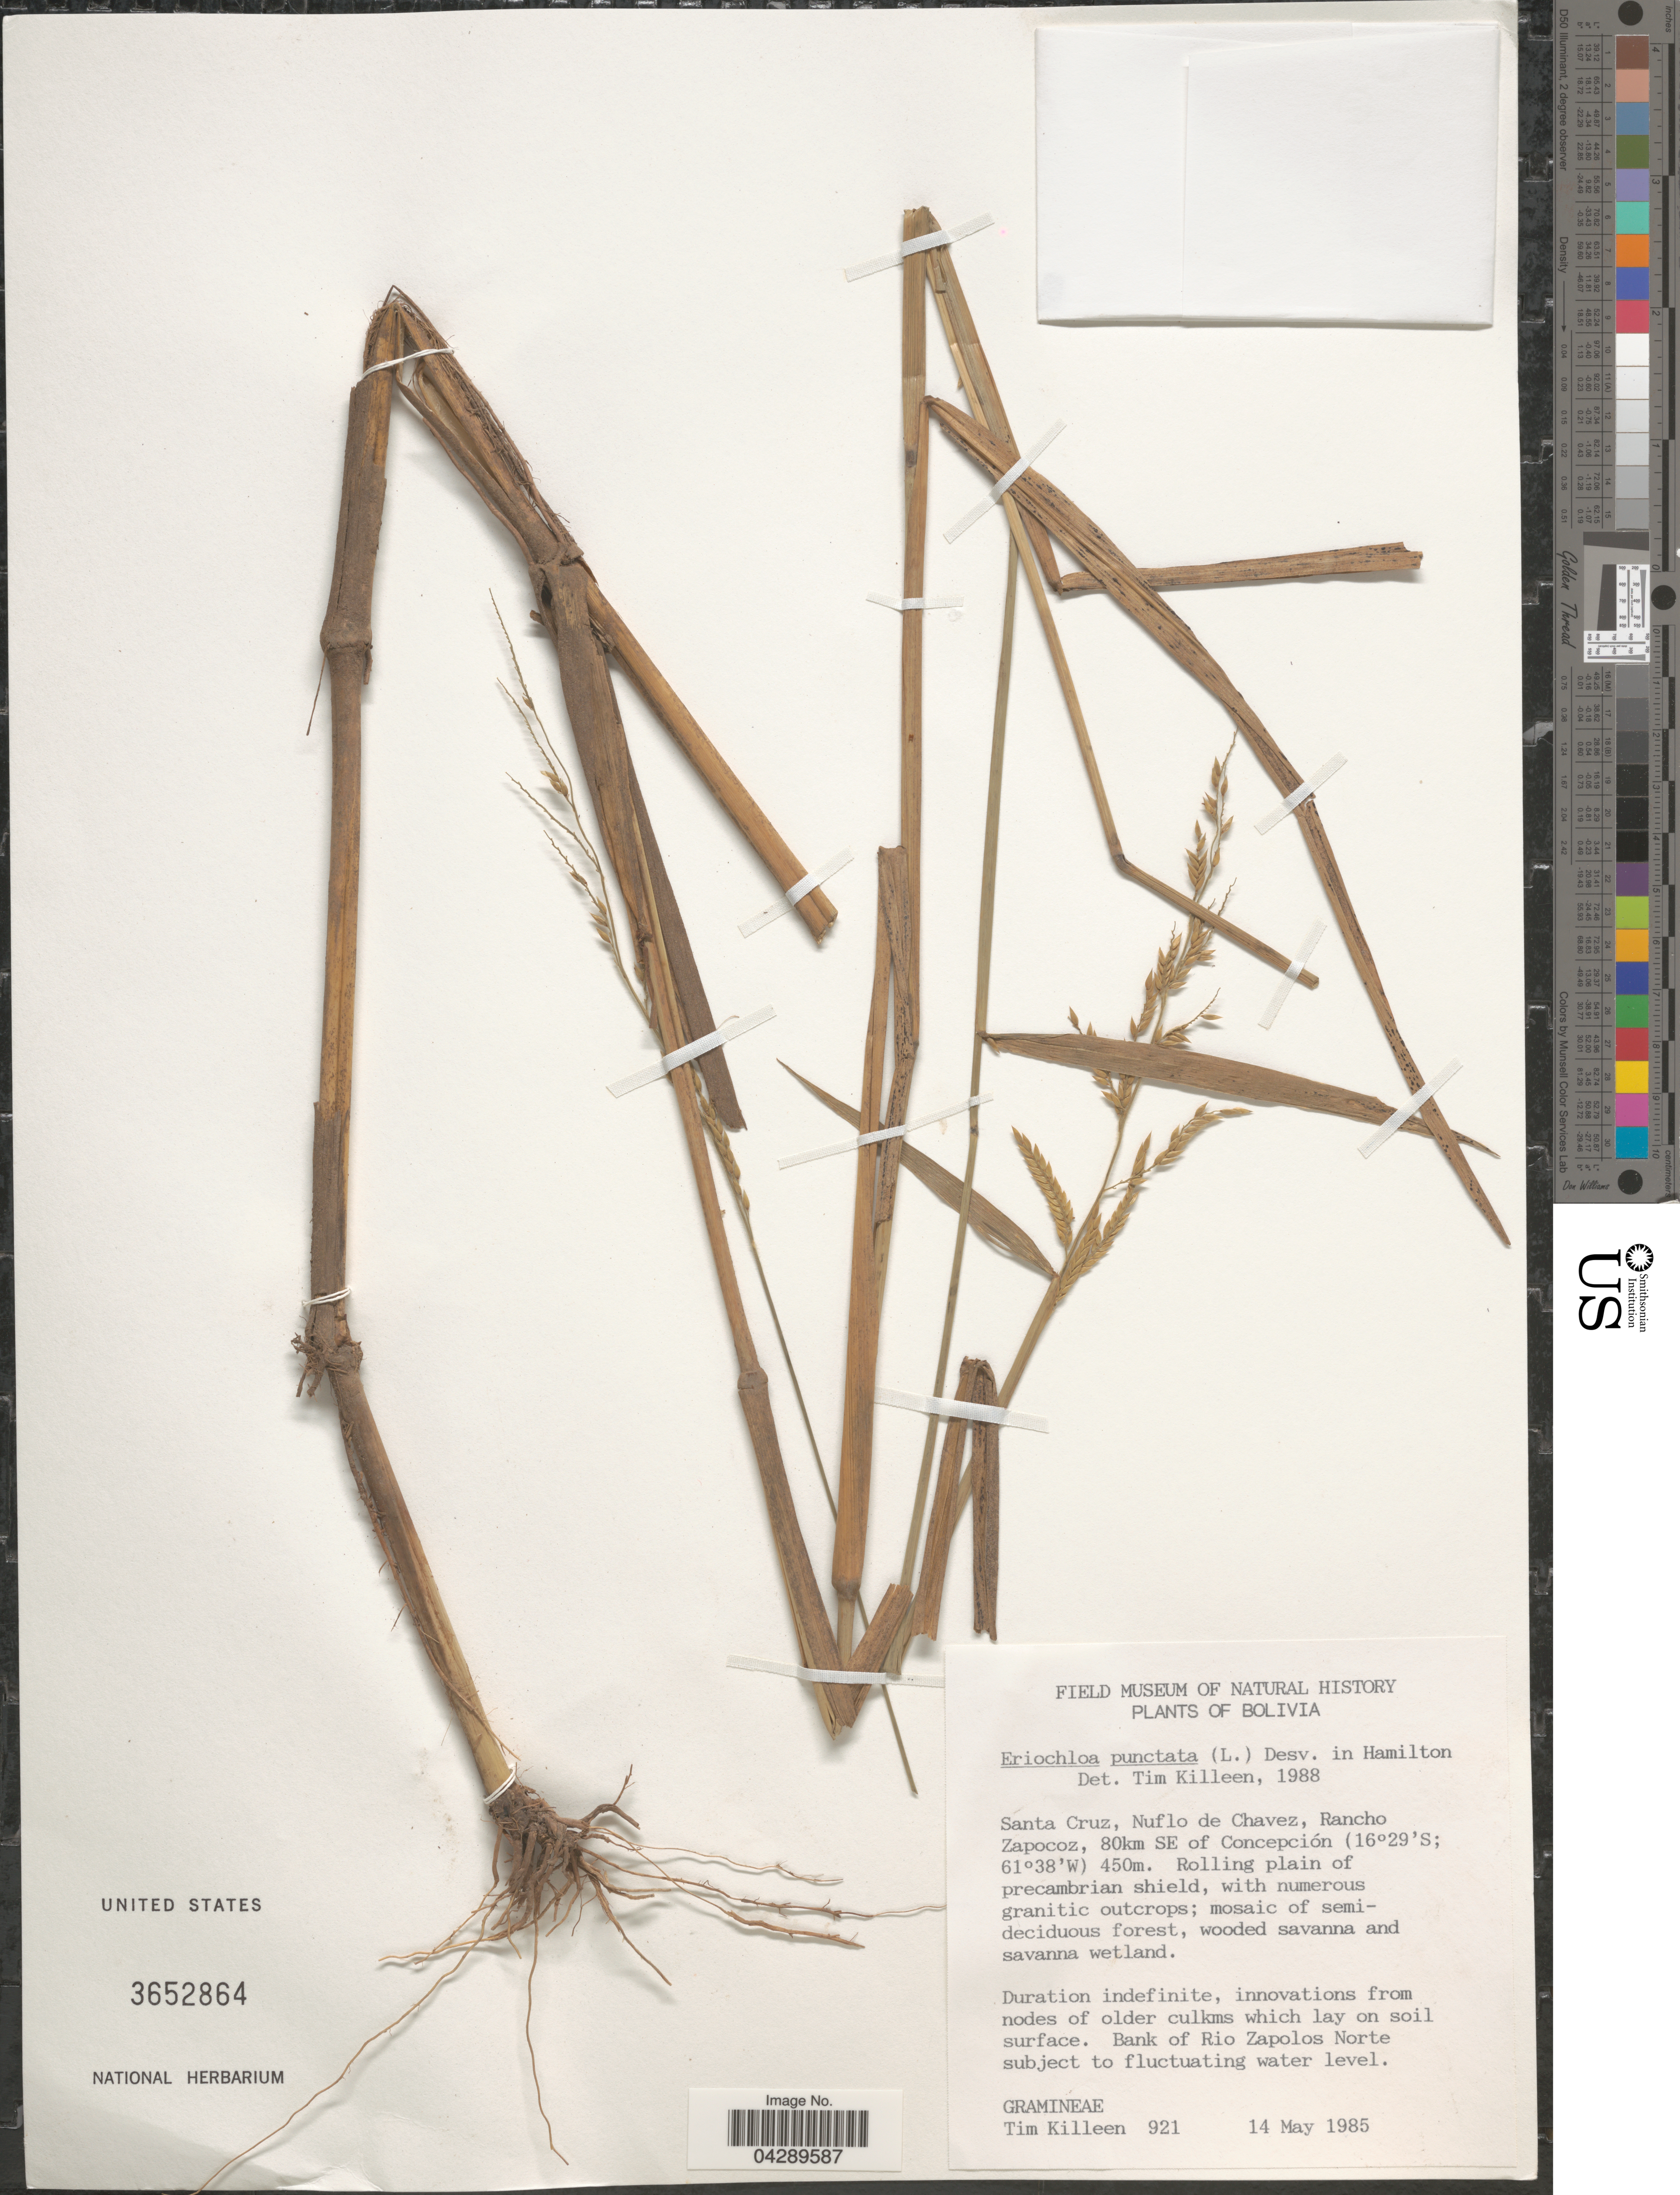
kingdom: Plantae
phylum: Tracheophyta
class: Liliopsida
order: Poales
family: Poaceae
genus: Eriochloa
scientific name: Eriochloa punctata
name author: (L.) Desv. ex Ham.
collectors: T. J. Killeen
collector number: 921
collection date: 1985-05-14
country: Bolivia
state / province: Santa Cruz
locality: Nuflo de Chavez, Rancho Zapocoz, 80km SE of Concepción.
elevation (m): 450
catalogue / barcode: US 3652864